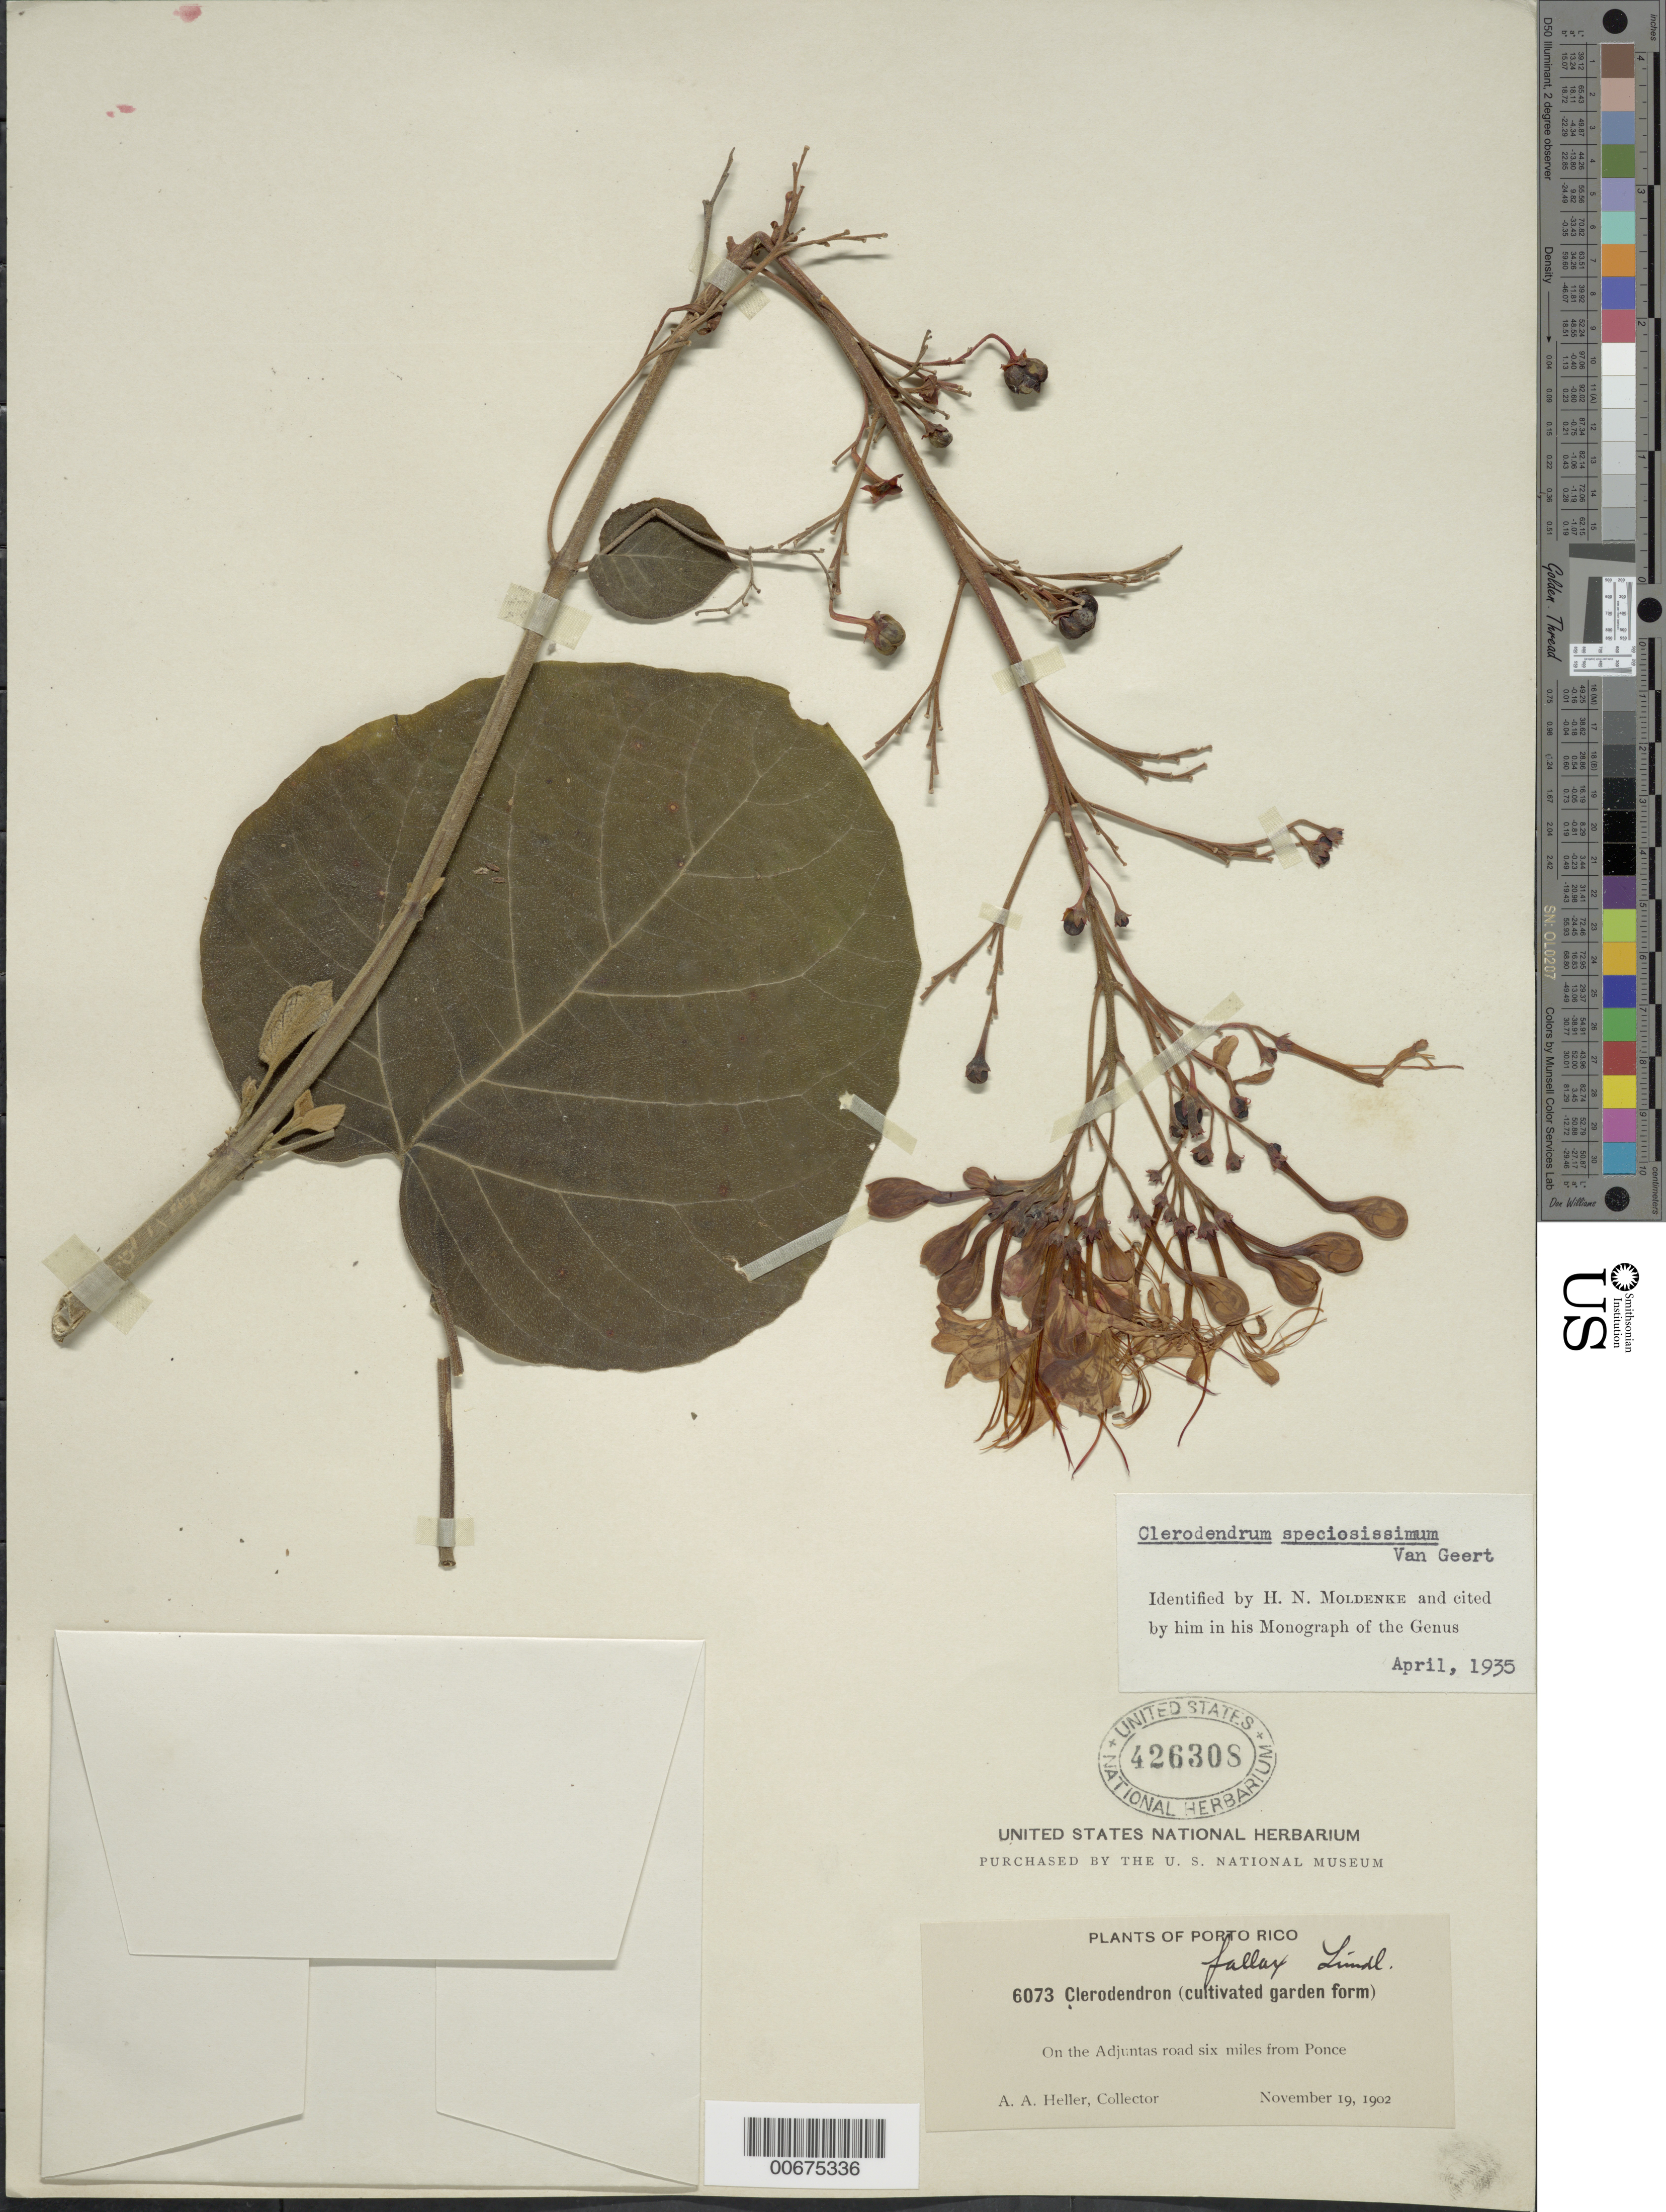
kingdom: Plantae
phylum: Tracheophyta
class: Magnoliopsida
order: Lamiales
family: Lamiaceae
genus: Clerodendrum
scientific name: Clerodendrum speciosissimum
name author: Drapiez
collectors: A. A. Heller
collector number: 6073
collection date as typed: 19 Nov 1902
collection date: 1902-11-19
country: Puerto Rico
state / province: Ponce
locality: On the Adjuntas Road, 6 mi. from Ponce.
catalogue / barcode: US 426308